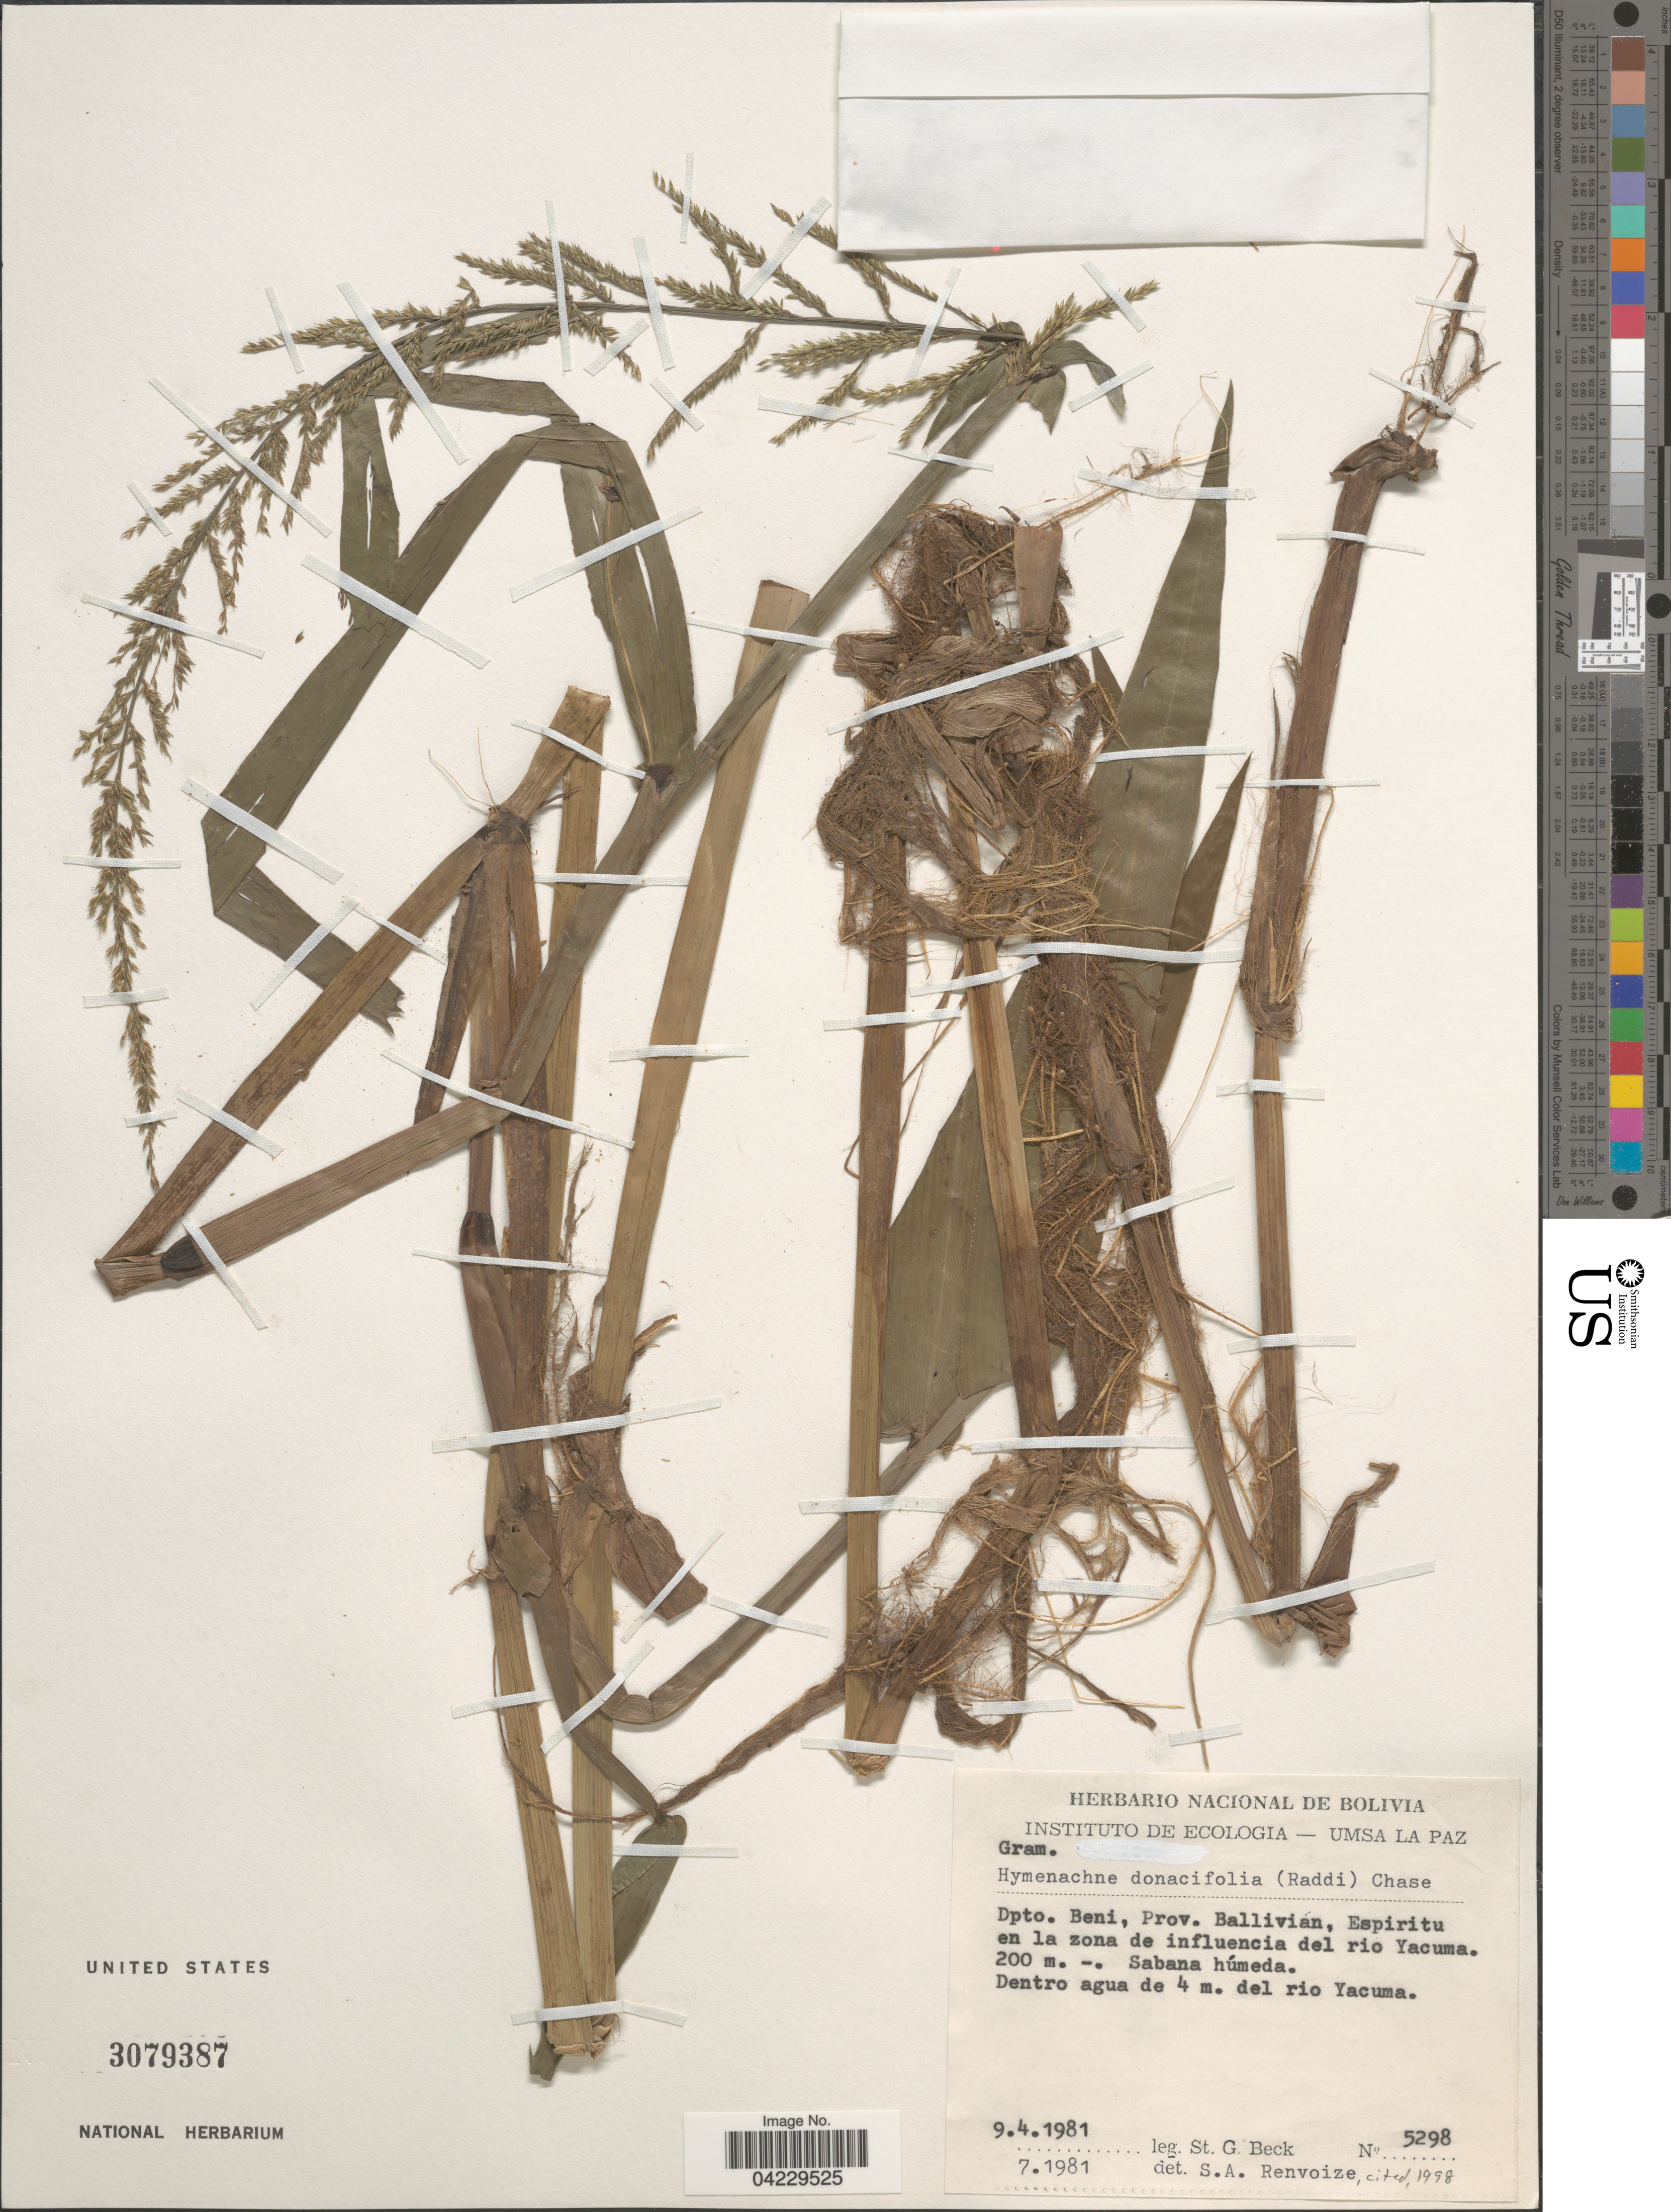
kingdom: Plantae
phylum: Tracheophyta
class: Liliopsida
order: Poales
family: Poaceae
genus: Hymenachne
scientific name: Hymenachne donacifolia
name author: (Raddi) Chase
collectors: S. G. Beck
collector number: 5298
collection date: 1981-04-09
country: Bolivia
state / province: Beni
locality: Dpto. Beni, Prov. Ballivian, Espiritu en la zona de influencia del rio Yacuma. Dentro agua de 4 m. del rio Yacuma.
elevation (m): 200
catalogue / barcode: US 3079387